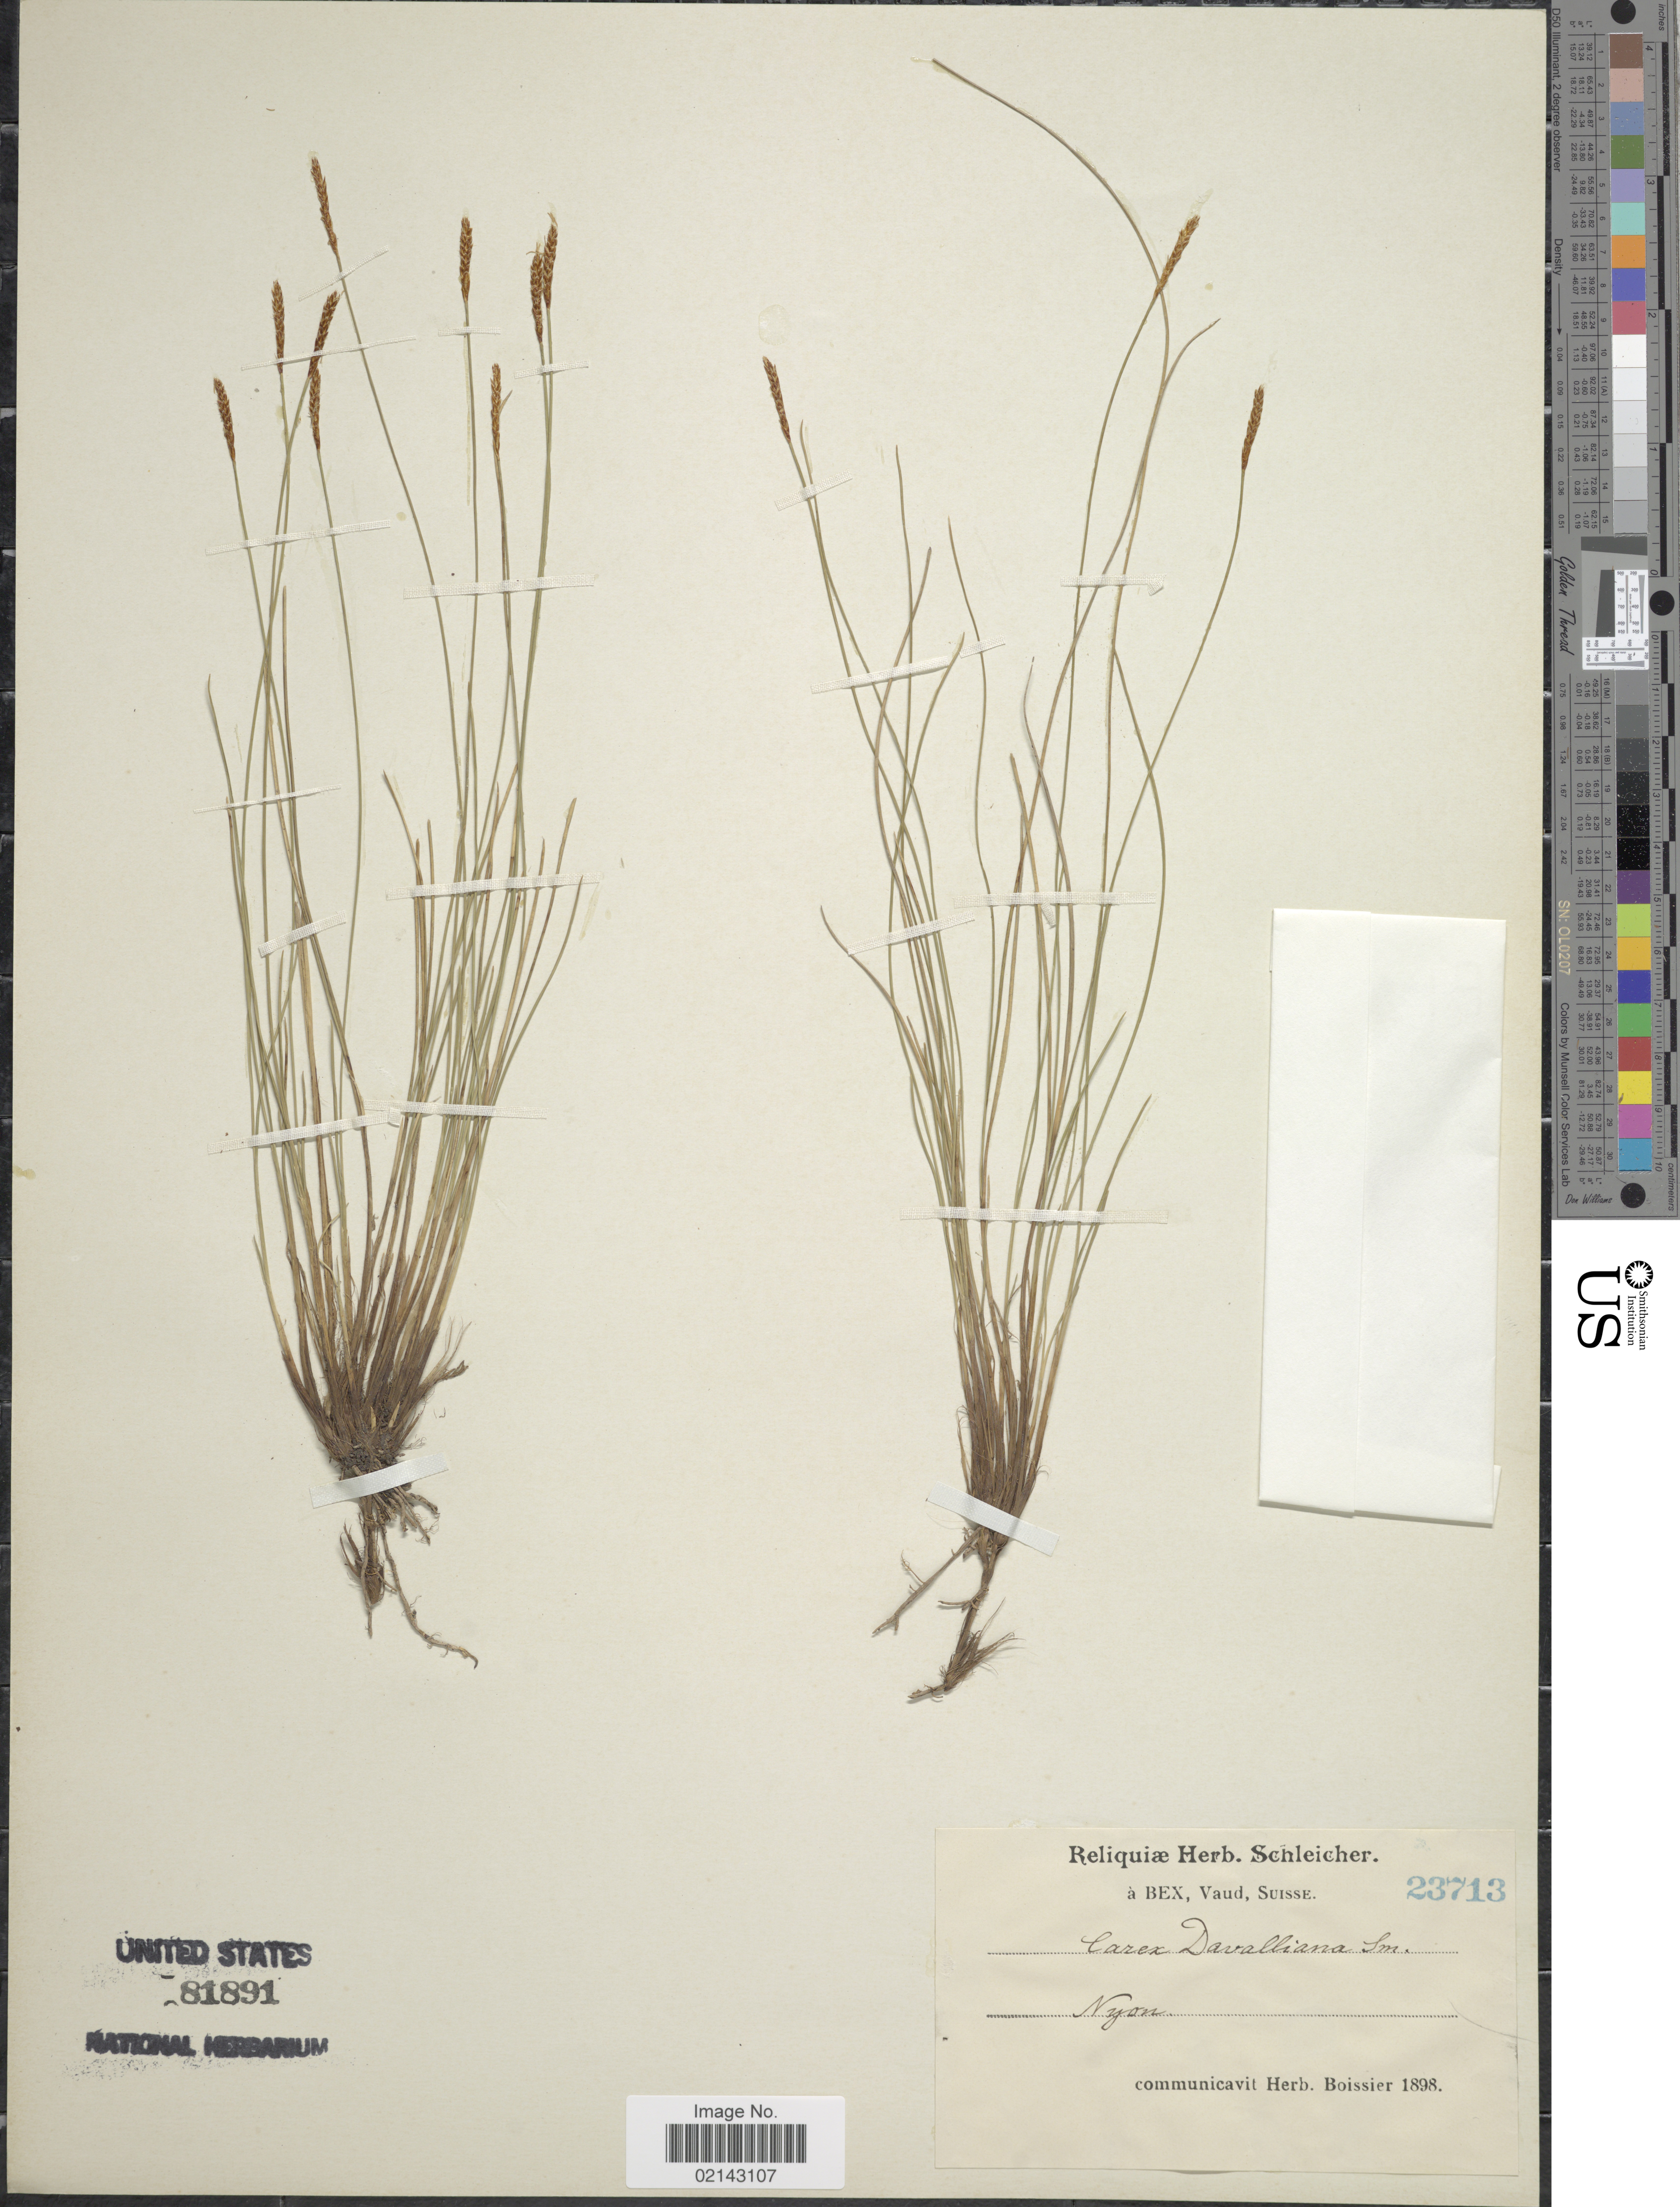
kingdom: Plantae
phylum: Tracheophyta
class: Liliopsida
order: Poales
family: Cyperaceae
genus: Carex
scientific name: Carex davalliana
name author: Sm.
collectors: ex herb. Schleicher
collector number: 23713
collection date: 1898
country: Switzerland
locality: Nyon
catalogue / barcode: US 81891